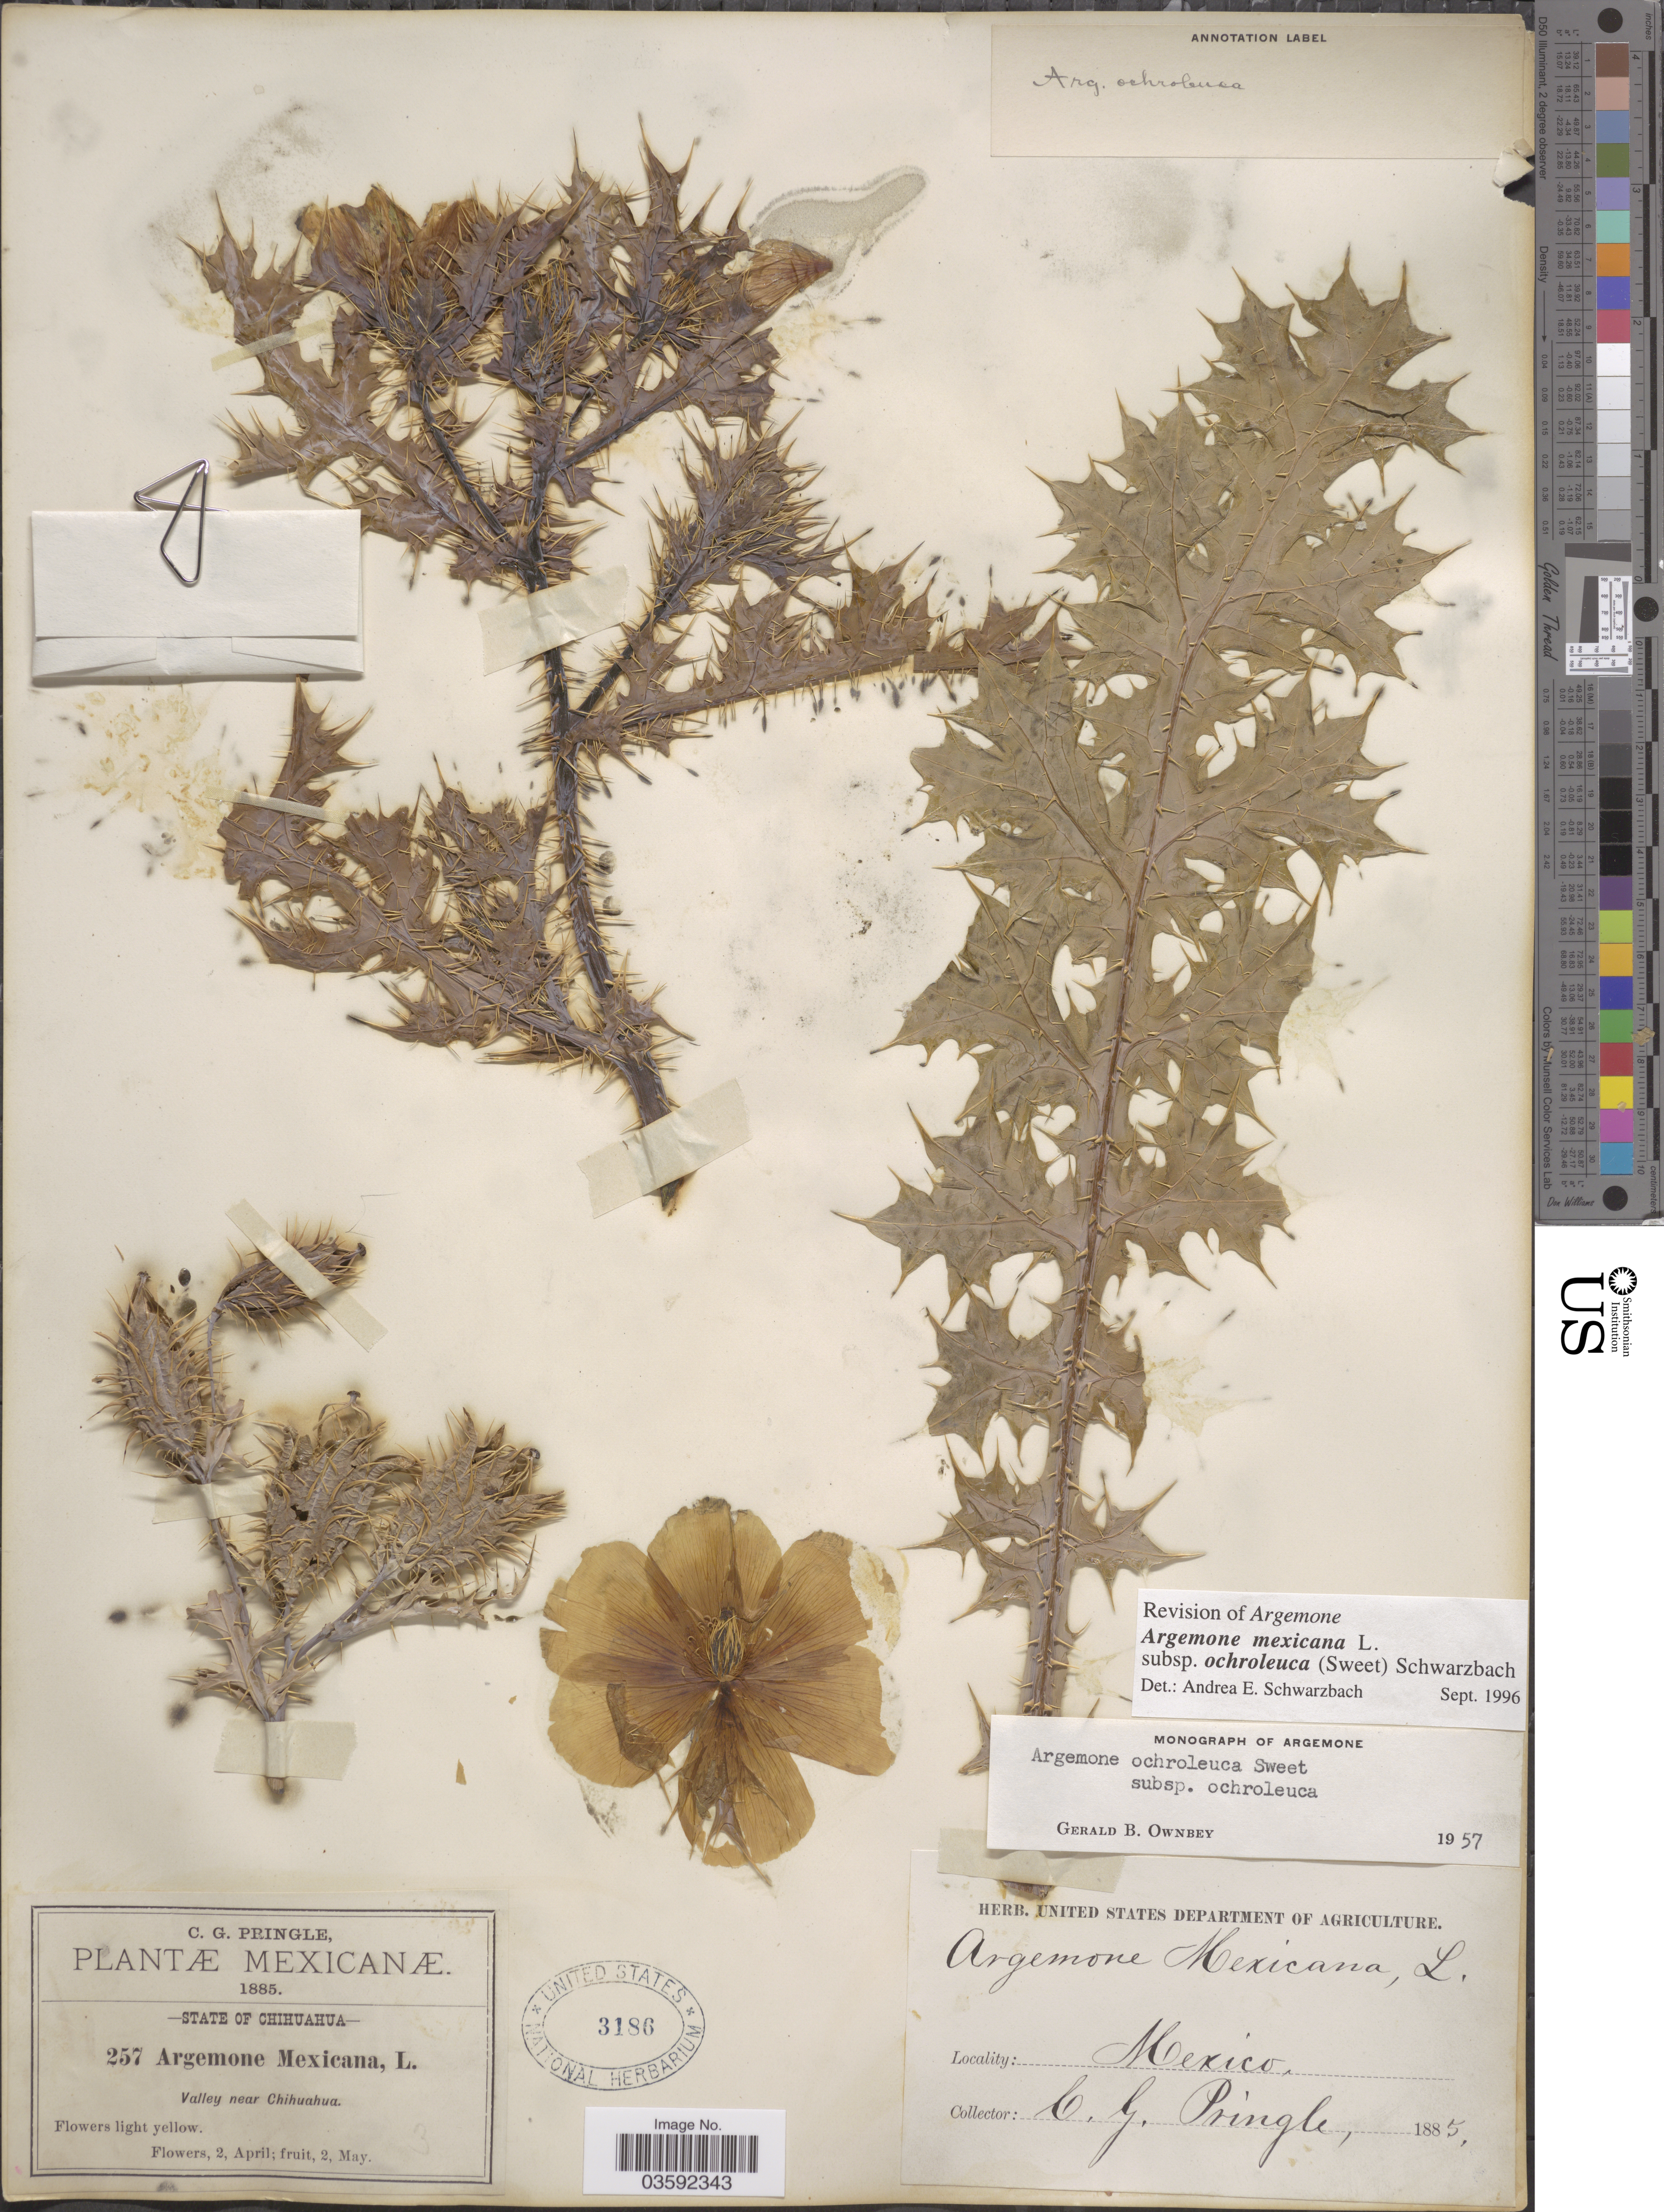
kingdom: Plantae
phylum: Tracheophyta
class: Magnoliopsida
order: Ranunculales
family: Papaveraceae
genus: Argemone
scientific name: Argemone mexicana subsp. ochroleuca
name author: (Sweet) Schwarzbach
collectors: C. G. Pringle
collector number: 257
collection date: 1885-04-02/1885-05-02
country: Mexico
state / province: Chihuahua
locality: Valley near Chihuahua.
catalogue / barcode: US 3186